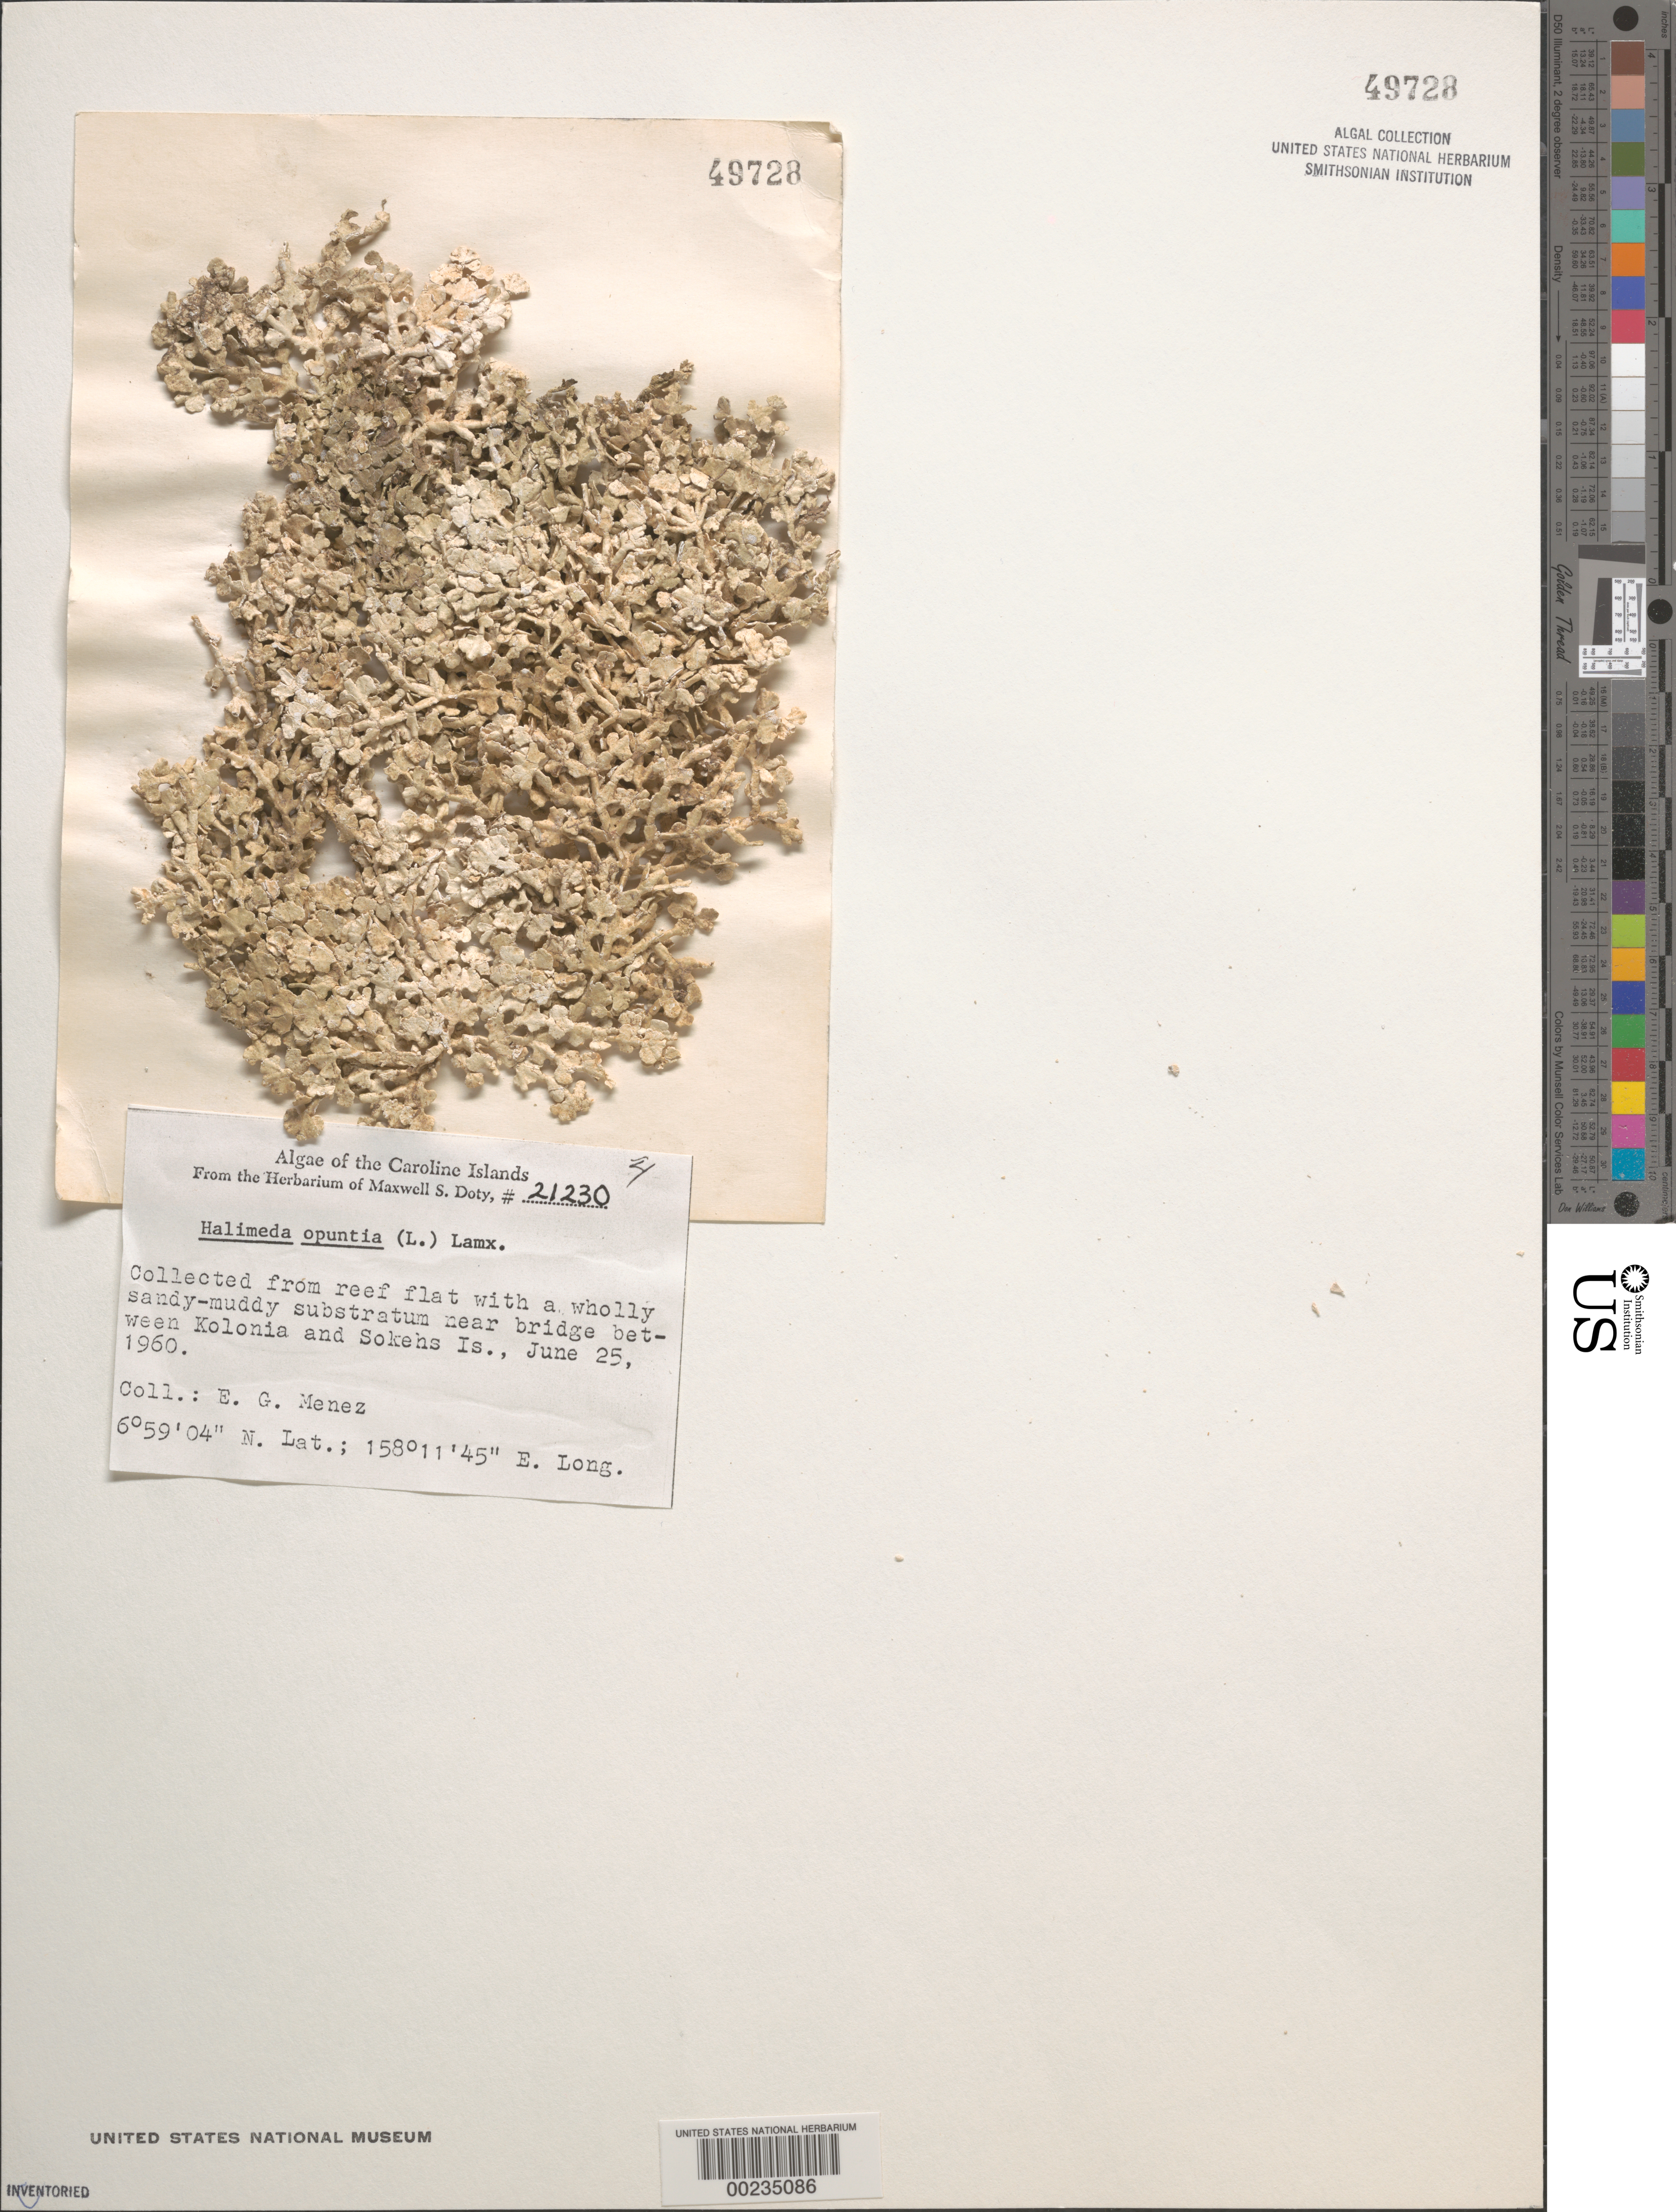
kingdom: Plantae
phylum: Chlorophyta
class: Ulvophyceae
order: Bryopsidales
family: Halimedaceae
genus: Halimeda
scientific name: Halimeda opuntia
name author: (L.) J.V.Lamouroux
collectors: Meñez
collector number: MSD 21230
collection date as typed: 25 Jun 1960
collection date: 1960-06-25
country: Micronesia, Federated States of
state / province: Pohnpei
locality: Between Kolonia Islet and Sorol Islet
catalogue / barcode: US 49728